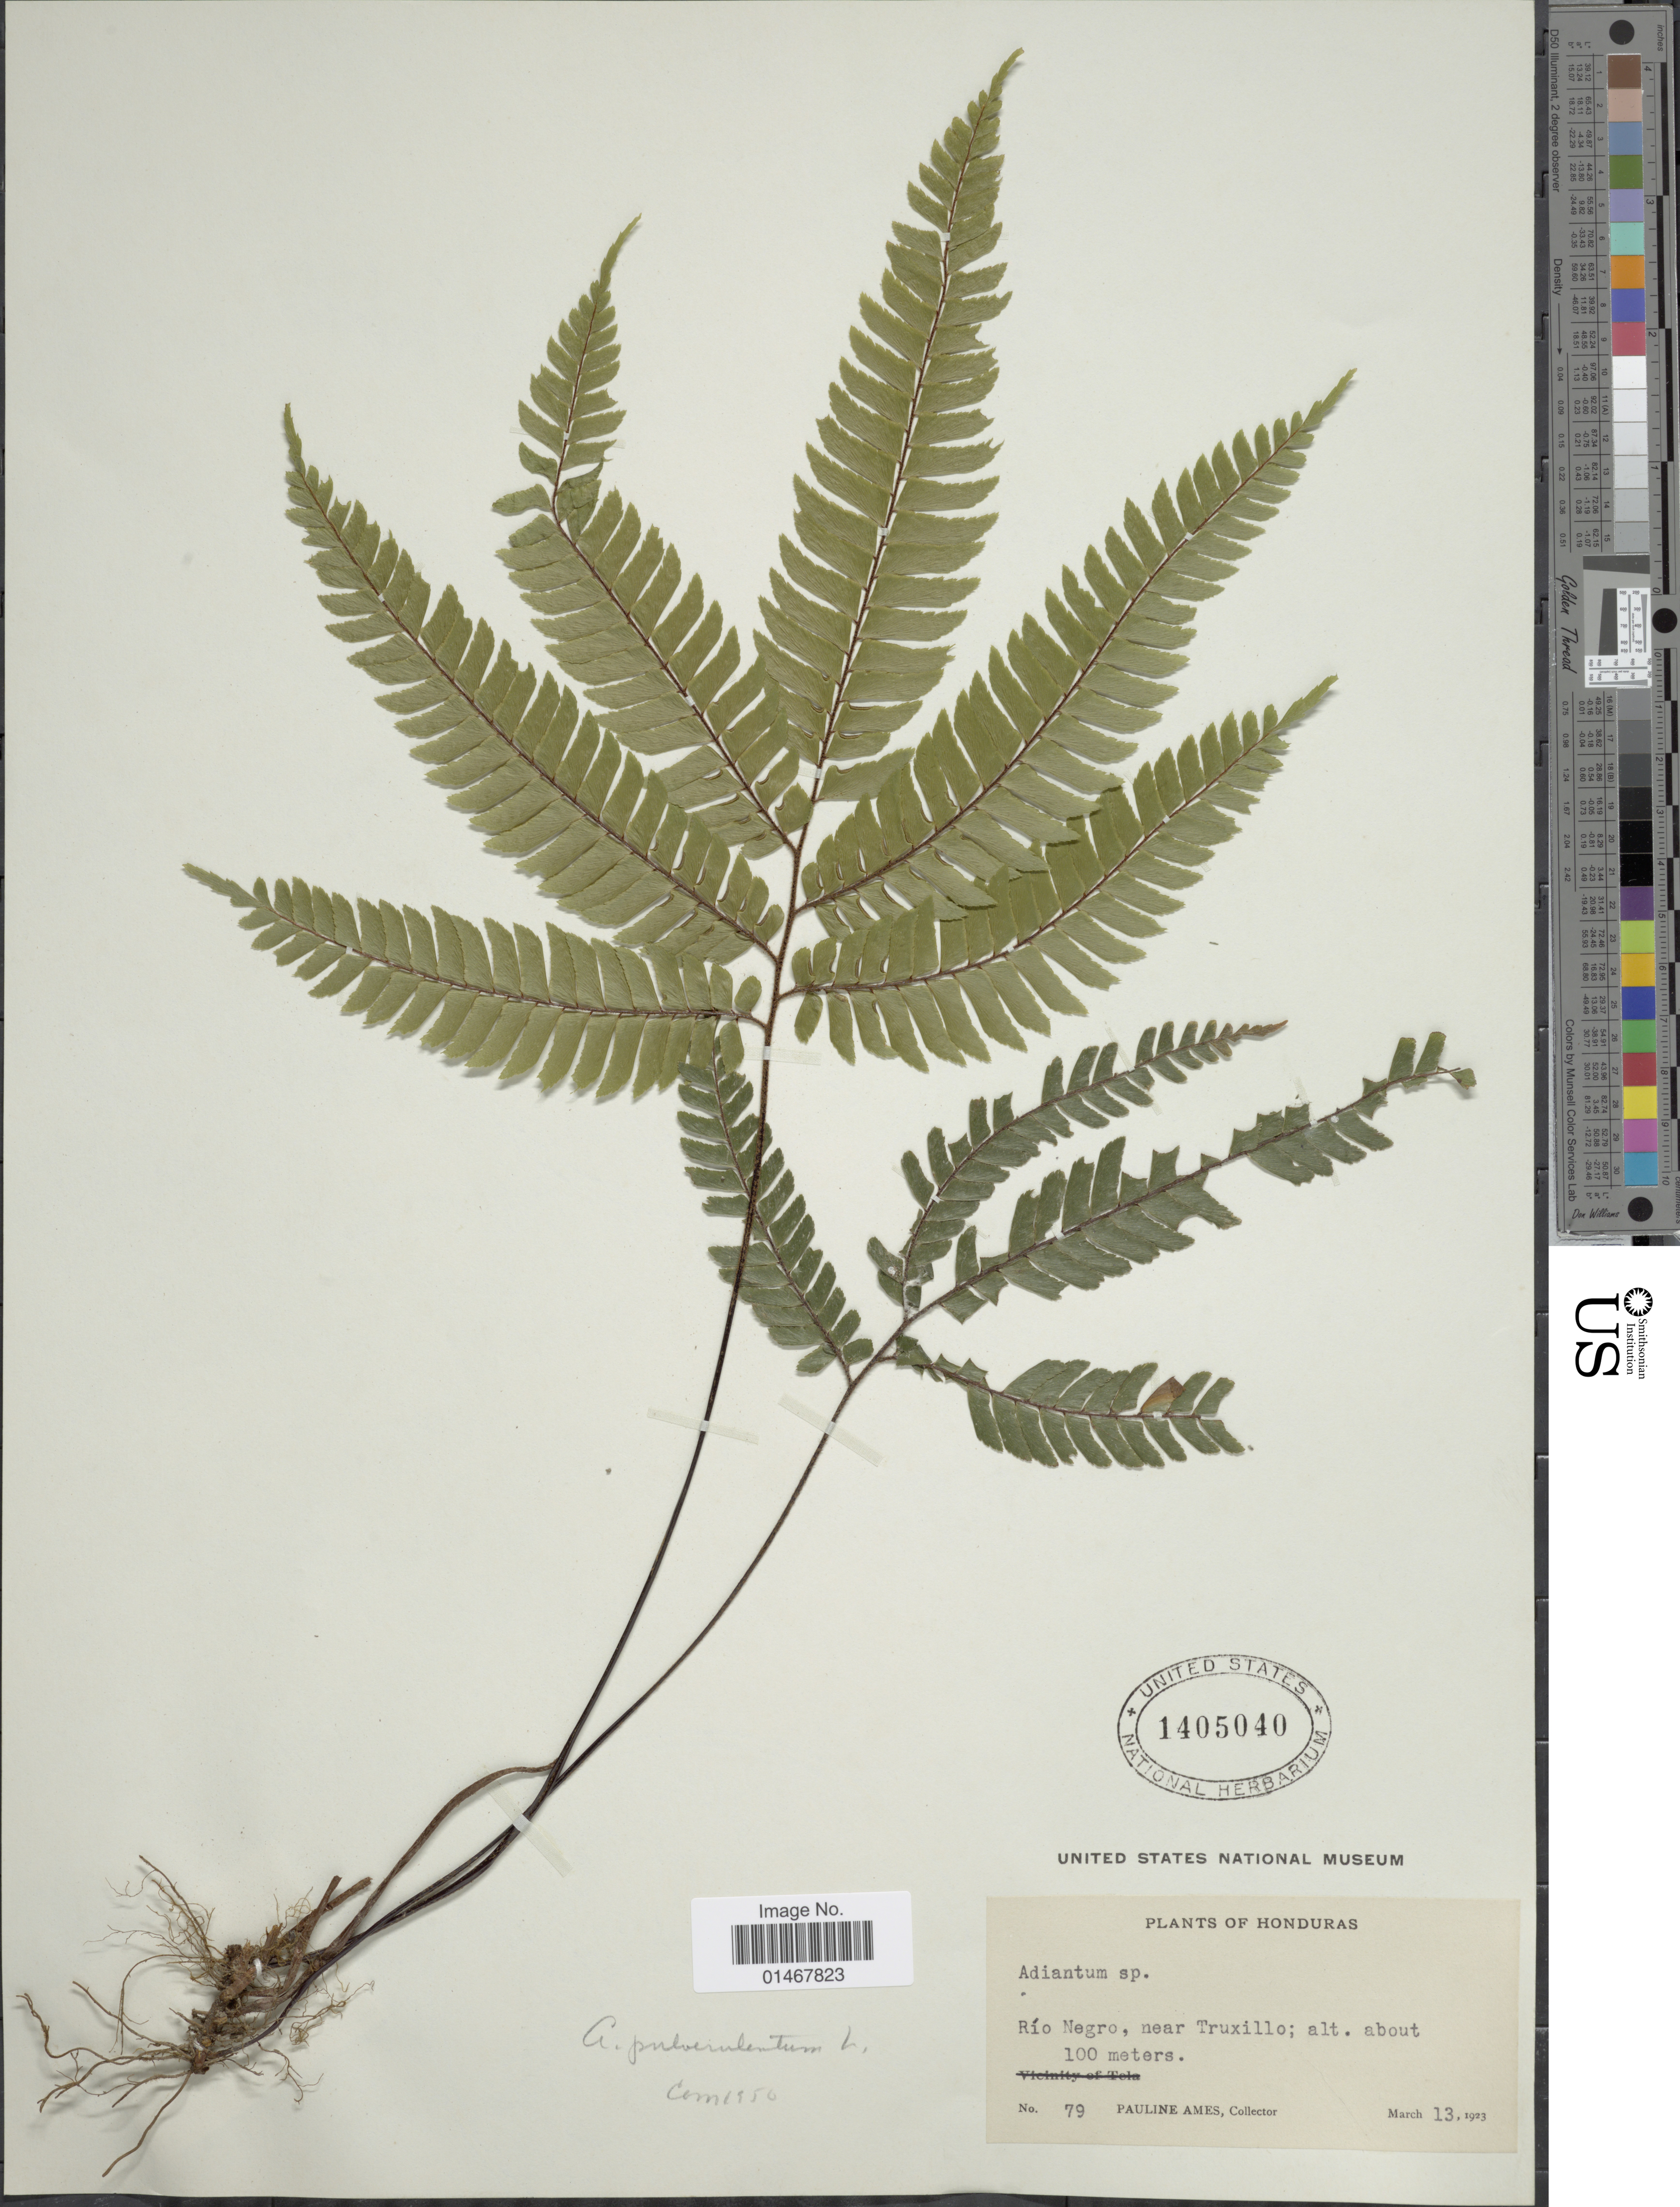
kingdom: Plantae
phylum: Tracheophyta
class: Polypodiopsida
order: Polypodiales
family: Pteridaceae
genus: Adiantum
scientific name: Adiantum pulverulentum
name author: L.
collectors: P. Ames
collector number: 79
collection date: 1923-03-13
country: Honduras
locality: Río Negro, near Truxillo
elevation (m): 100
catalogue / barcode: US 1405040